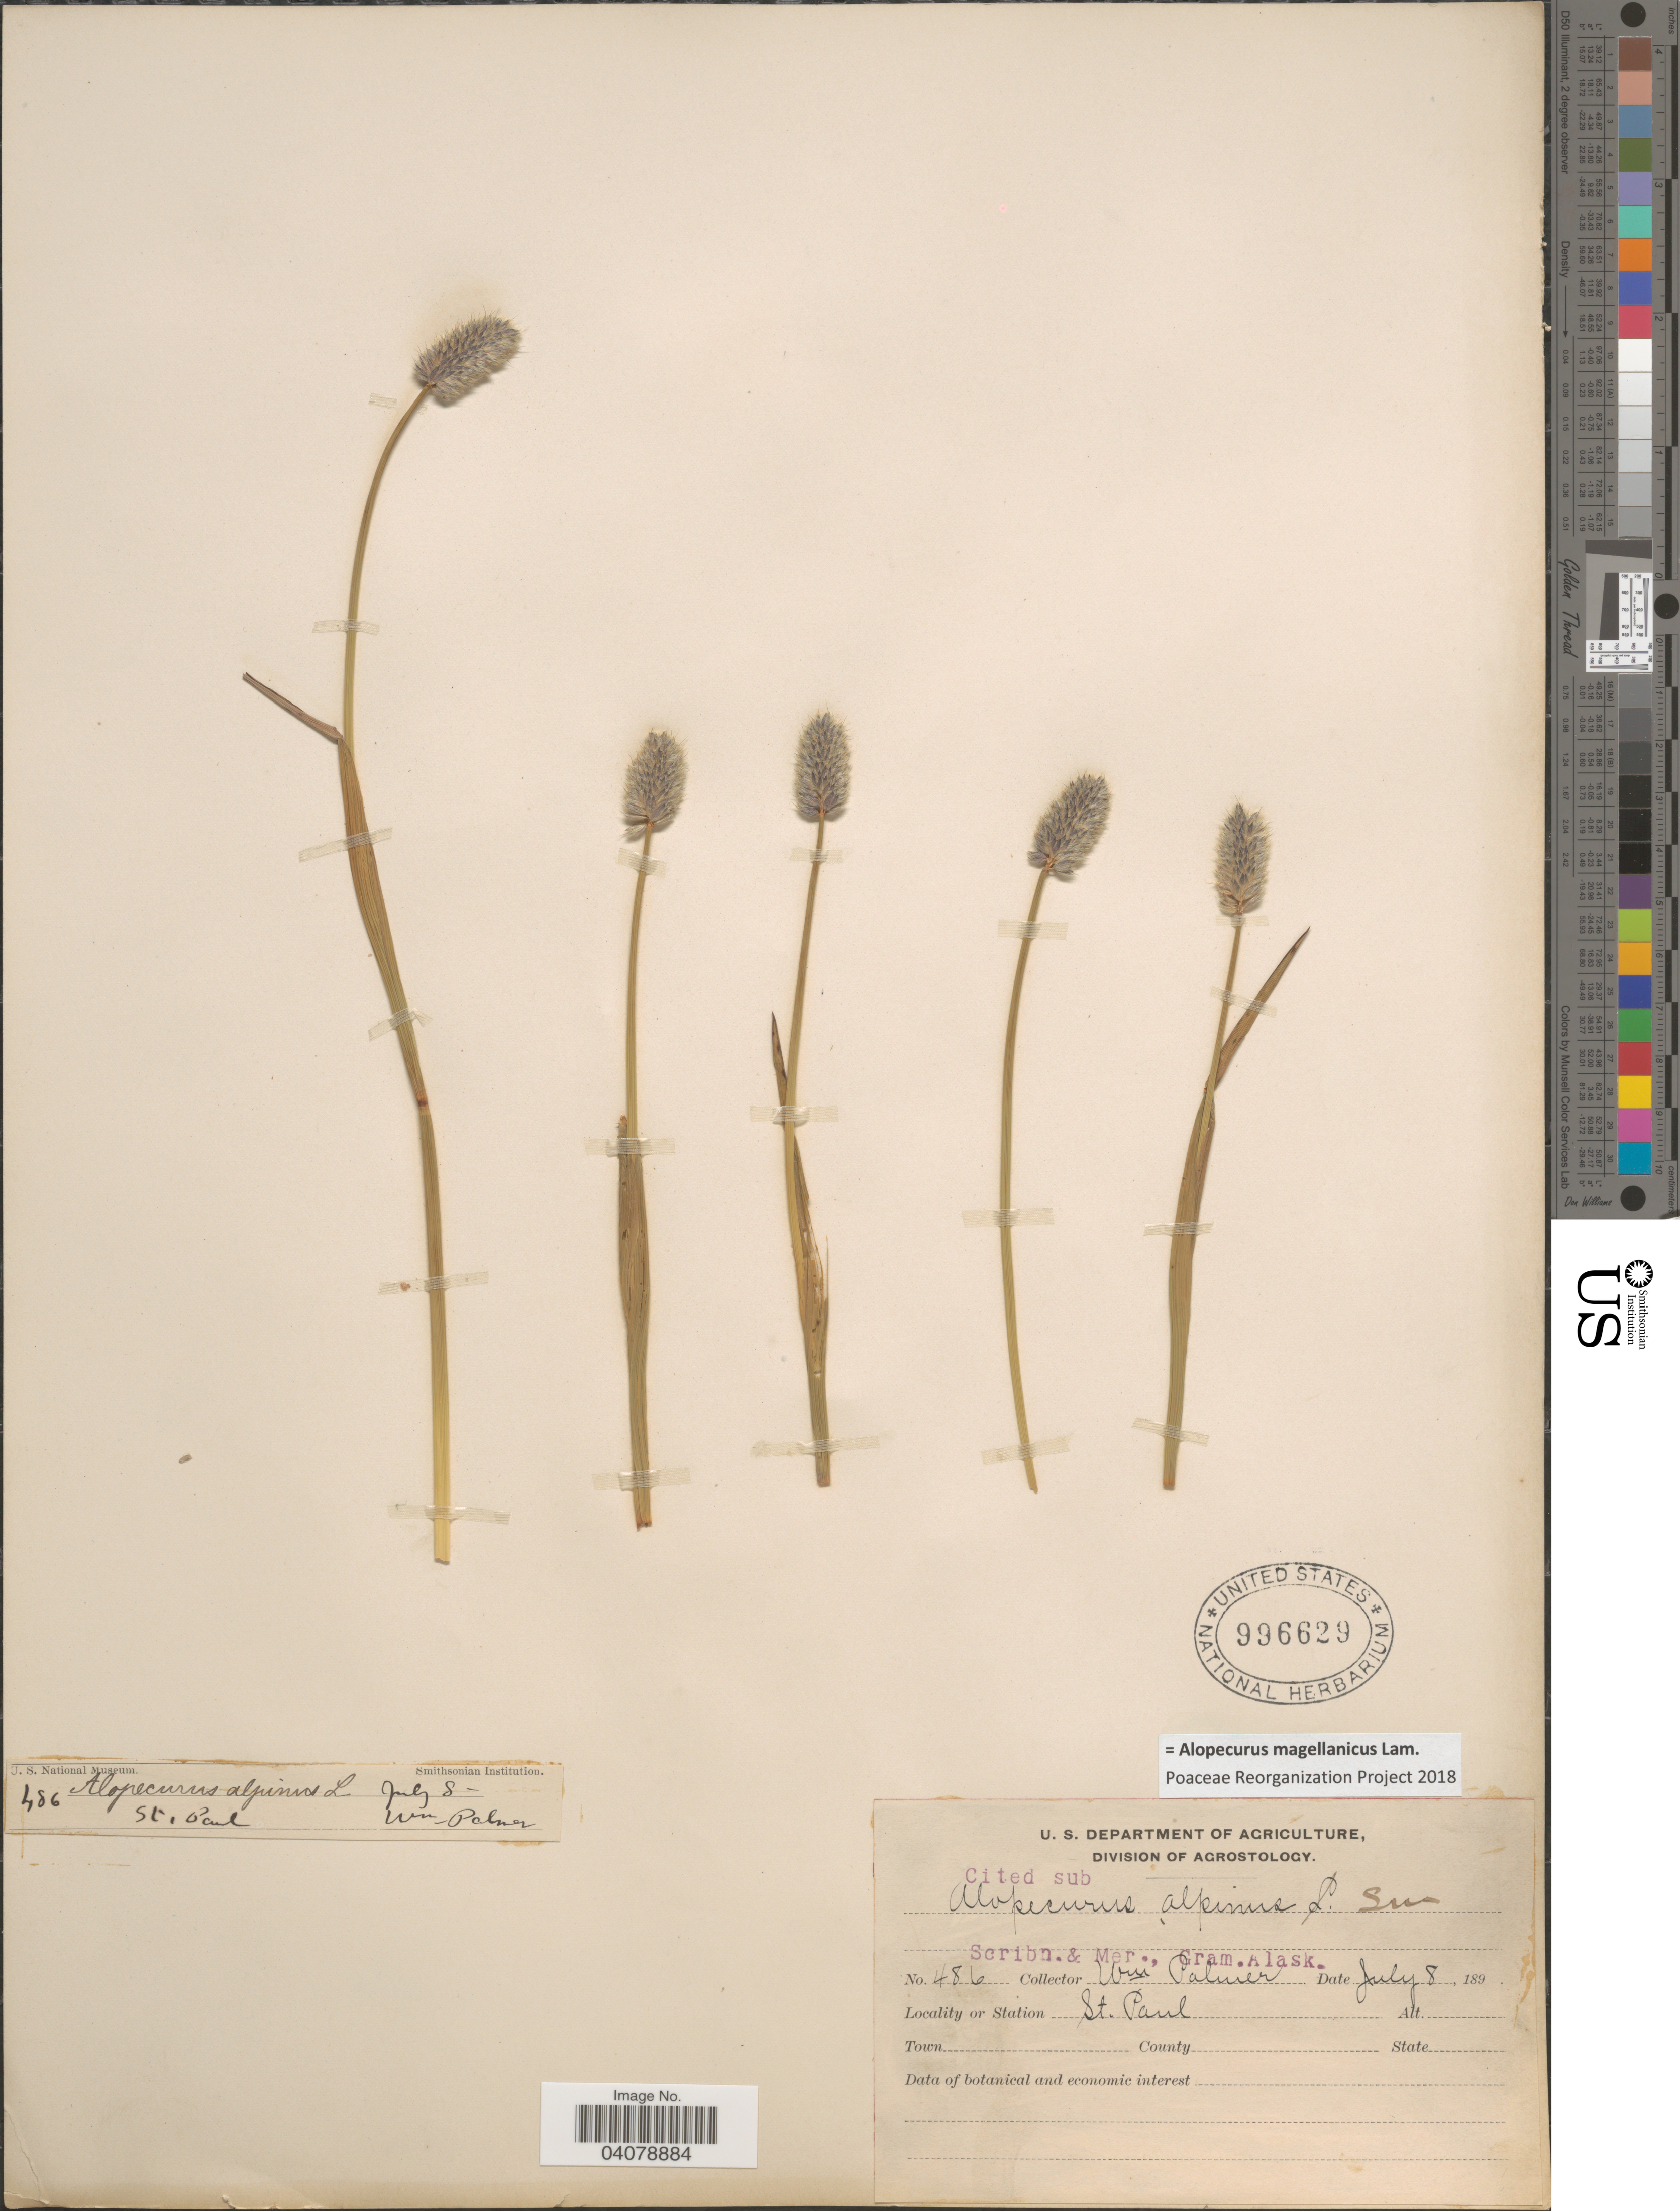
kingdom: Plantae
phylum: Tracheophyta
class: Liliopsida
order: Poales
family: Poaceae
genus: Alopecurus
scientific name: Alopecurus magellanicus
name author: Lam.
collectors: W. Palmer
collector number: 486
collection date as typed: July 8, 189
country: United States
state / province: Alaska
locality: St. Paul.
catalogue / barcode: US 996629